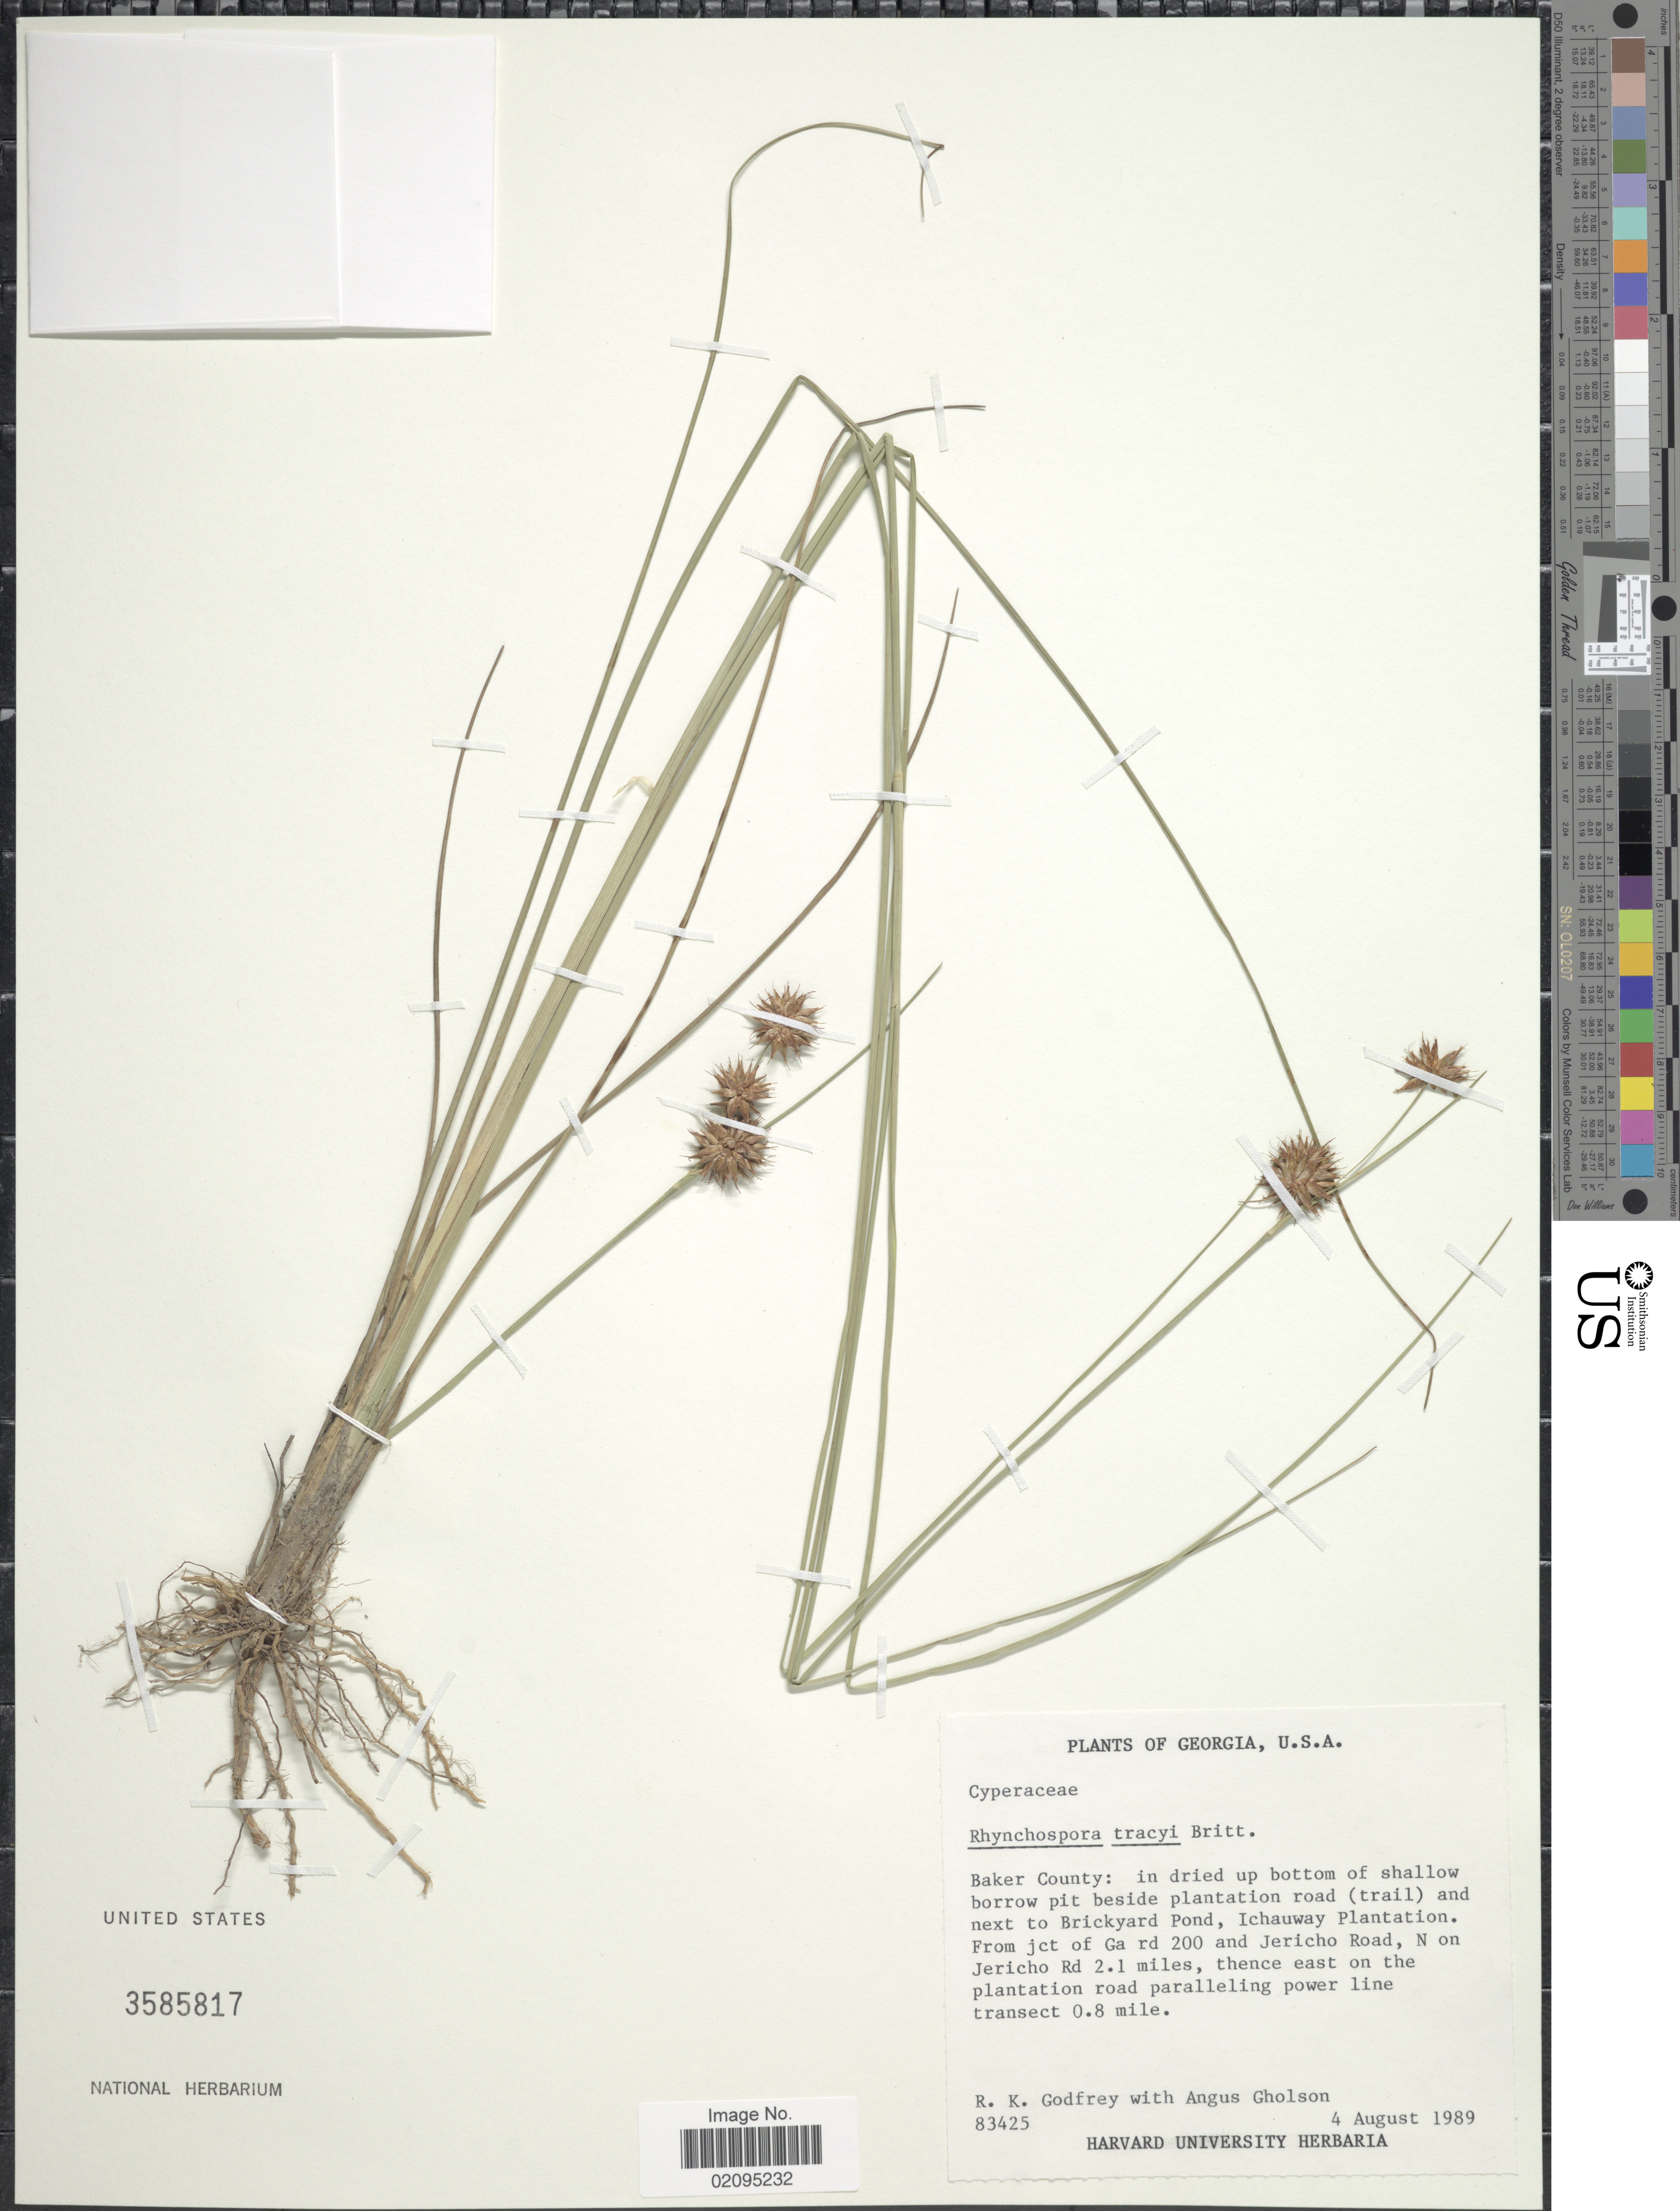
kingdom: Plantae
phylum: Tracheophyta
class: Liliopsida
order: Poales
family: Cyperaceae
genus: Rhynchospora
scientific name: Rhynchospora tracyi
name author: Britton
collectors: R. K. Godfrey & A. Gholson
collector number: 83425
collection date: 1989-08-04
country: United States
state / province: Georgia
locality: Baker County: in dried up bottom of shallow borrow pit beside plantation road (trail) and next to Brickyard Pond, Ichauway Plantation, from jct of Ga rd 200 and Jericho Road, N on Jericho Rd. 2.1 miles, thence east on the plantation road paralleling power line transect 0.8 mile.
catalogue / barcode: US 385817